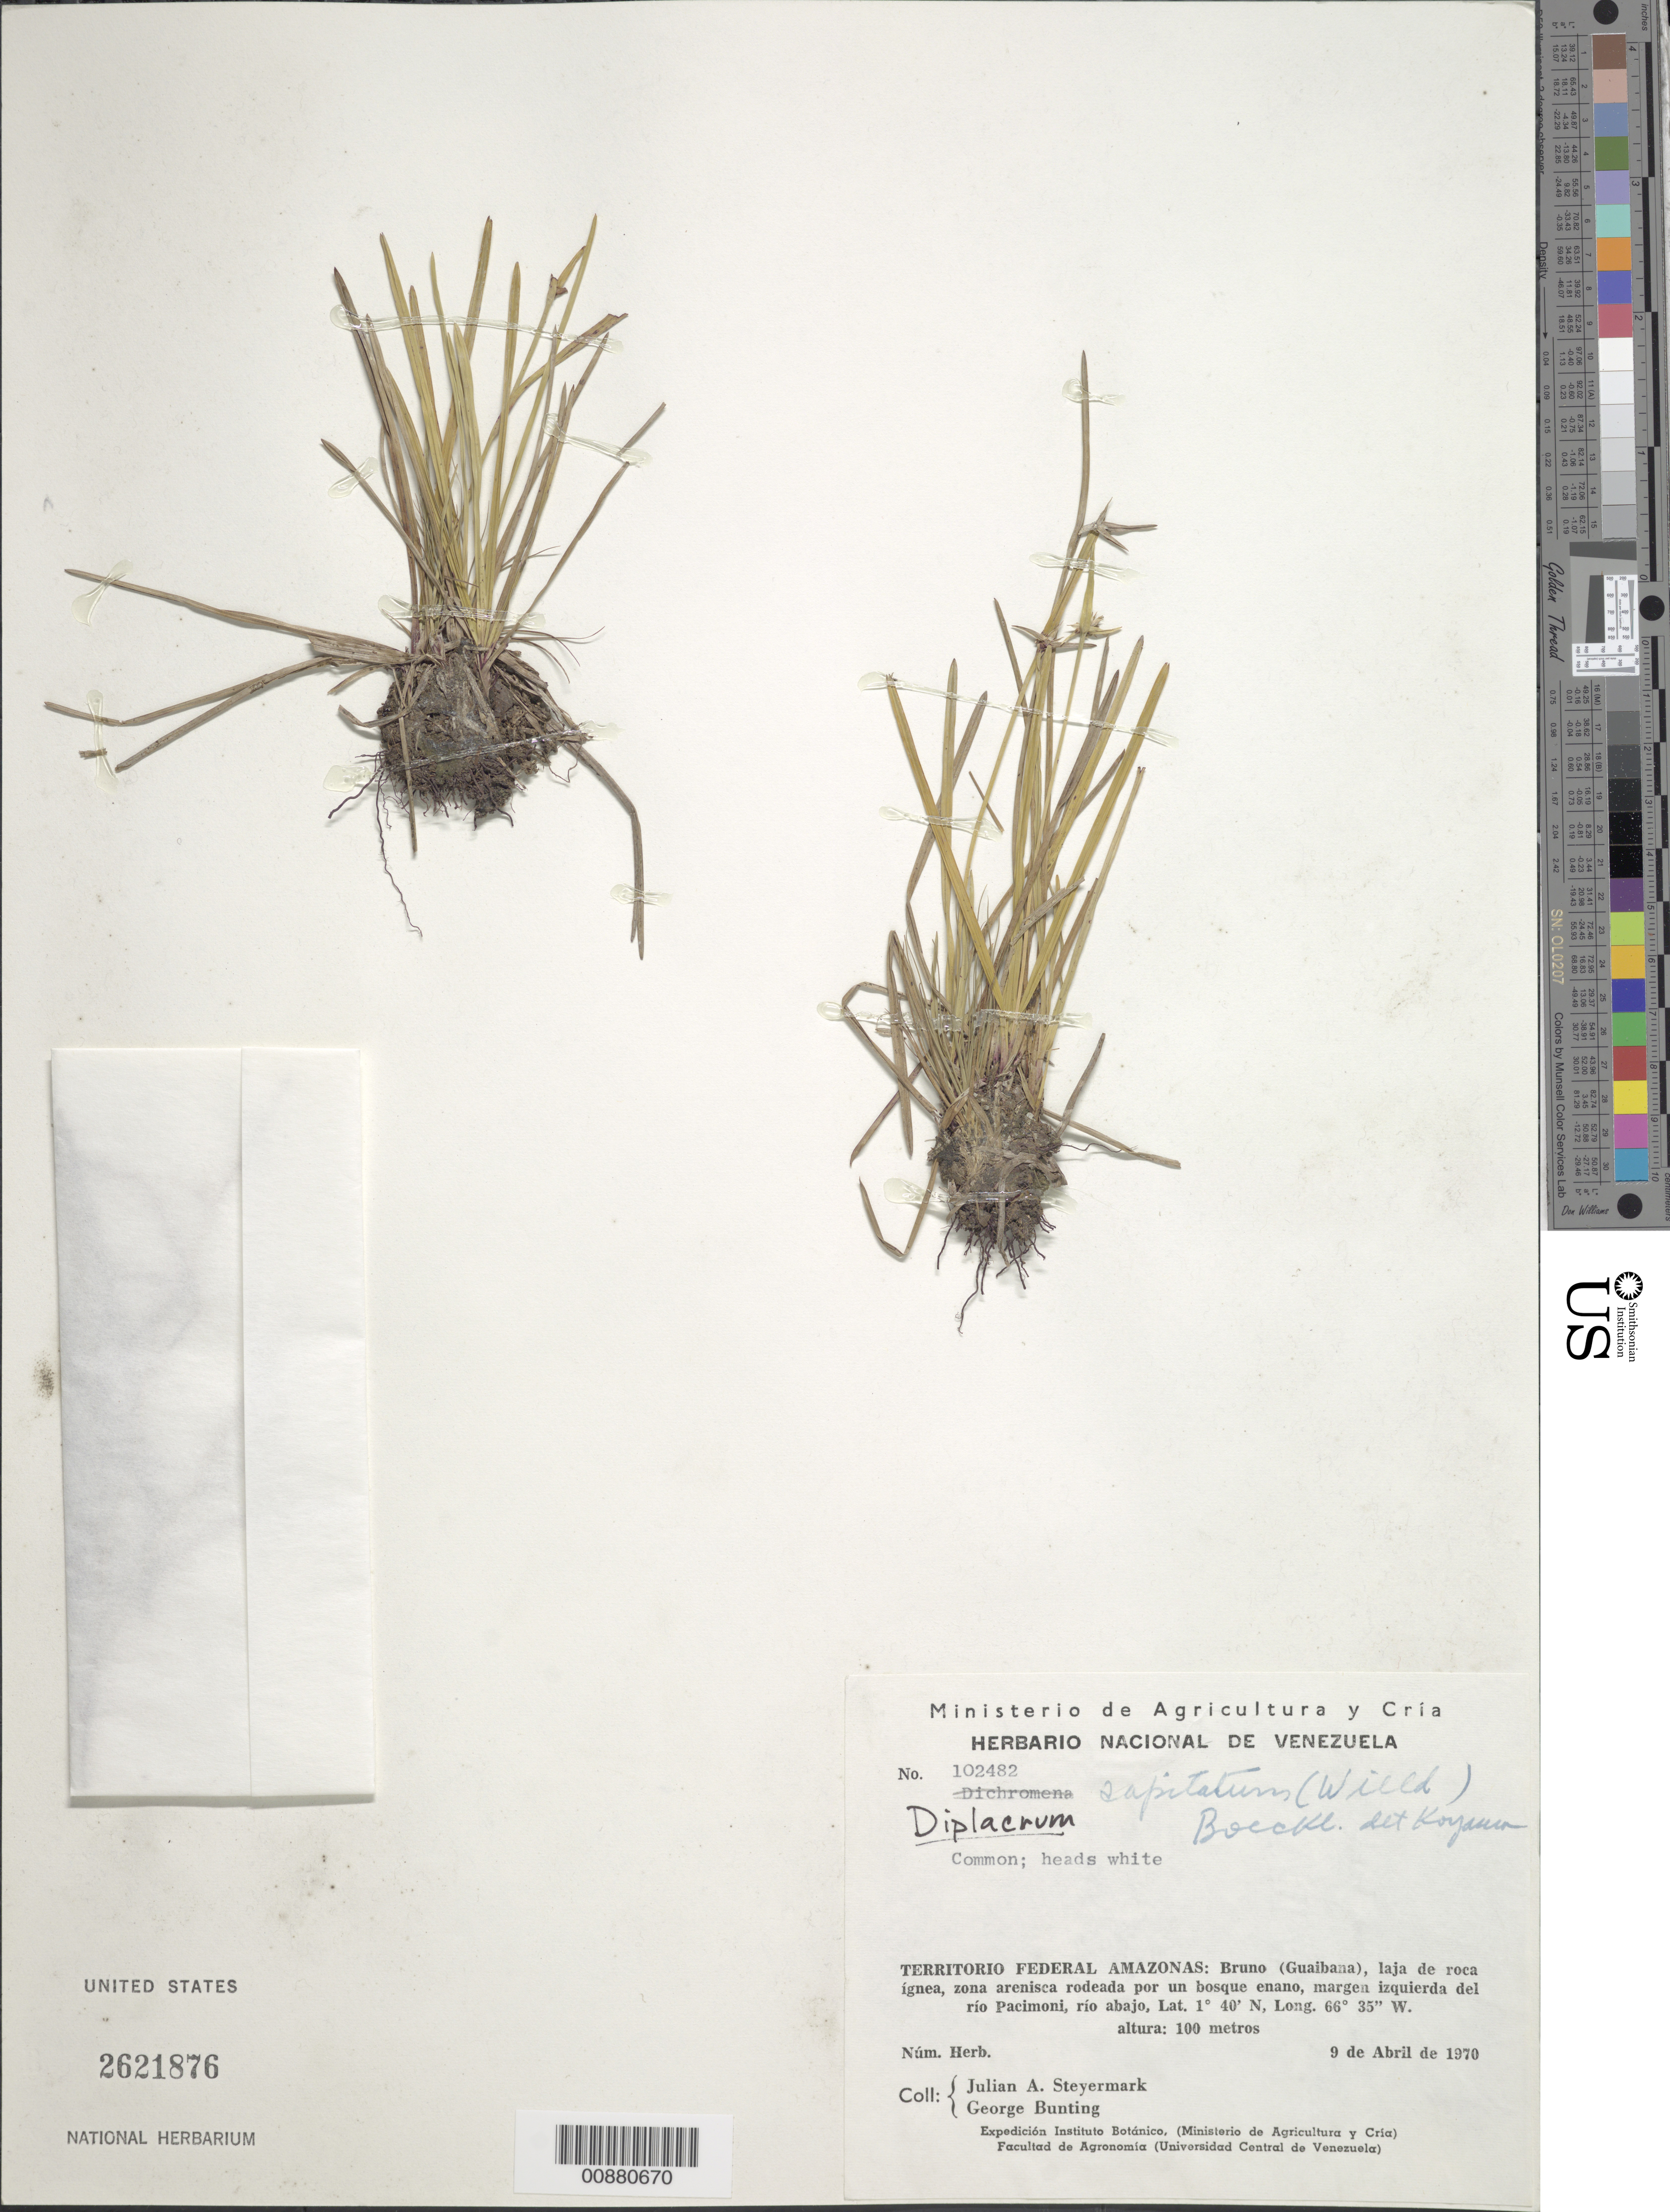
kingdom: Plantae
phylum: Tracheophyta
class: Liliopsida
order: Poales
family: Cyperaceae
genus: Diplacrum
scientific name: Diplacrum capitatum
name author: (Willd.) Boeckeler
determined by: Koyama, Tetsuo M.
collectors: J. Steyermark & G. S. Bunting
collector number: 102482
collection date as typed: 9-Apr-70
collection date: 1970-04-09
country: Venezuela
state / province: Amazonas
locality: Bruno (Guaibana), margen izquierda del río Pacimoni, río Abajo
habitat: Laja de roca ignea, zona arenisca rodeada por un bosque enano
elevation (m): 100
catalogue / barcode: US 2621876